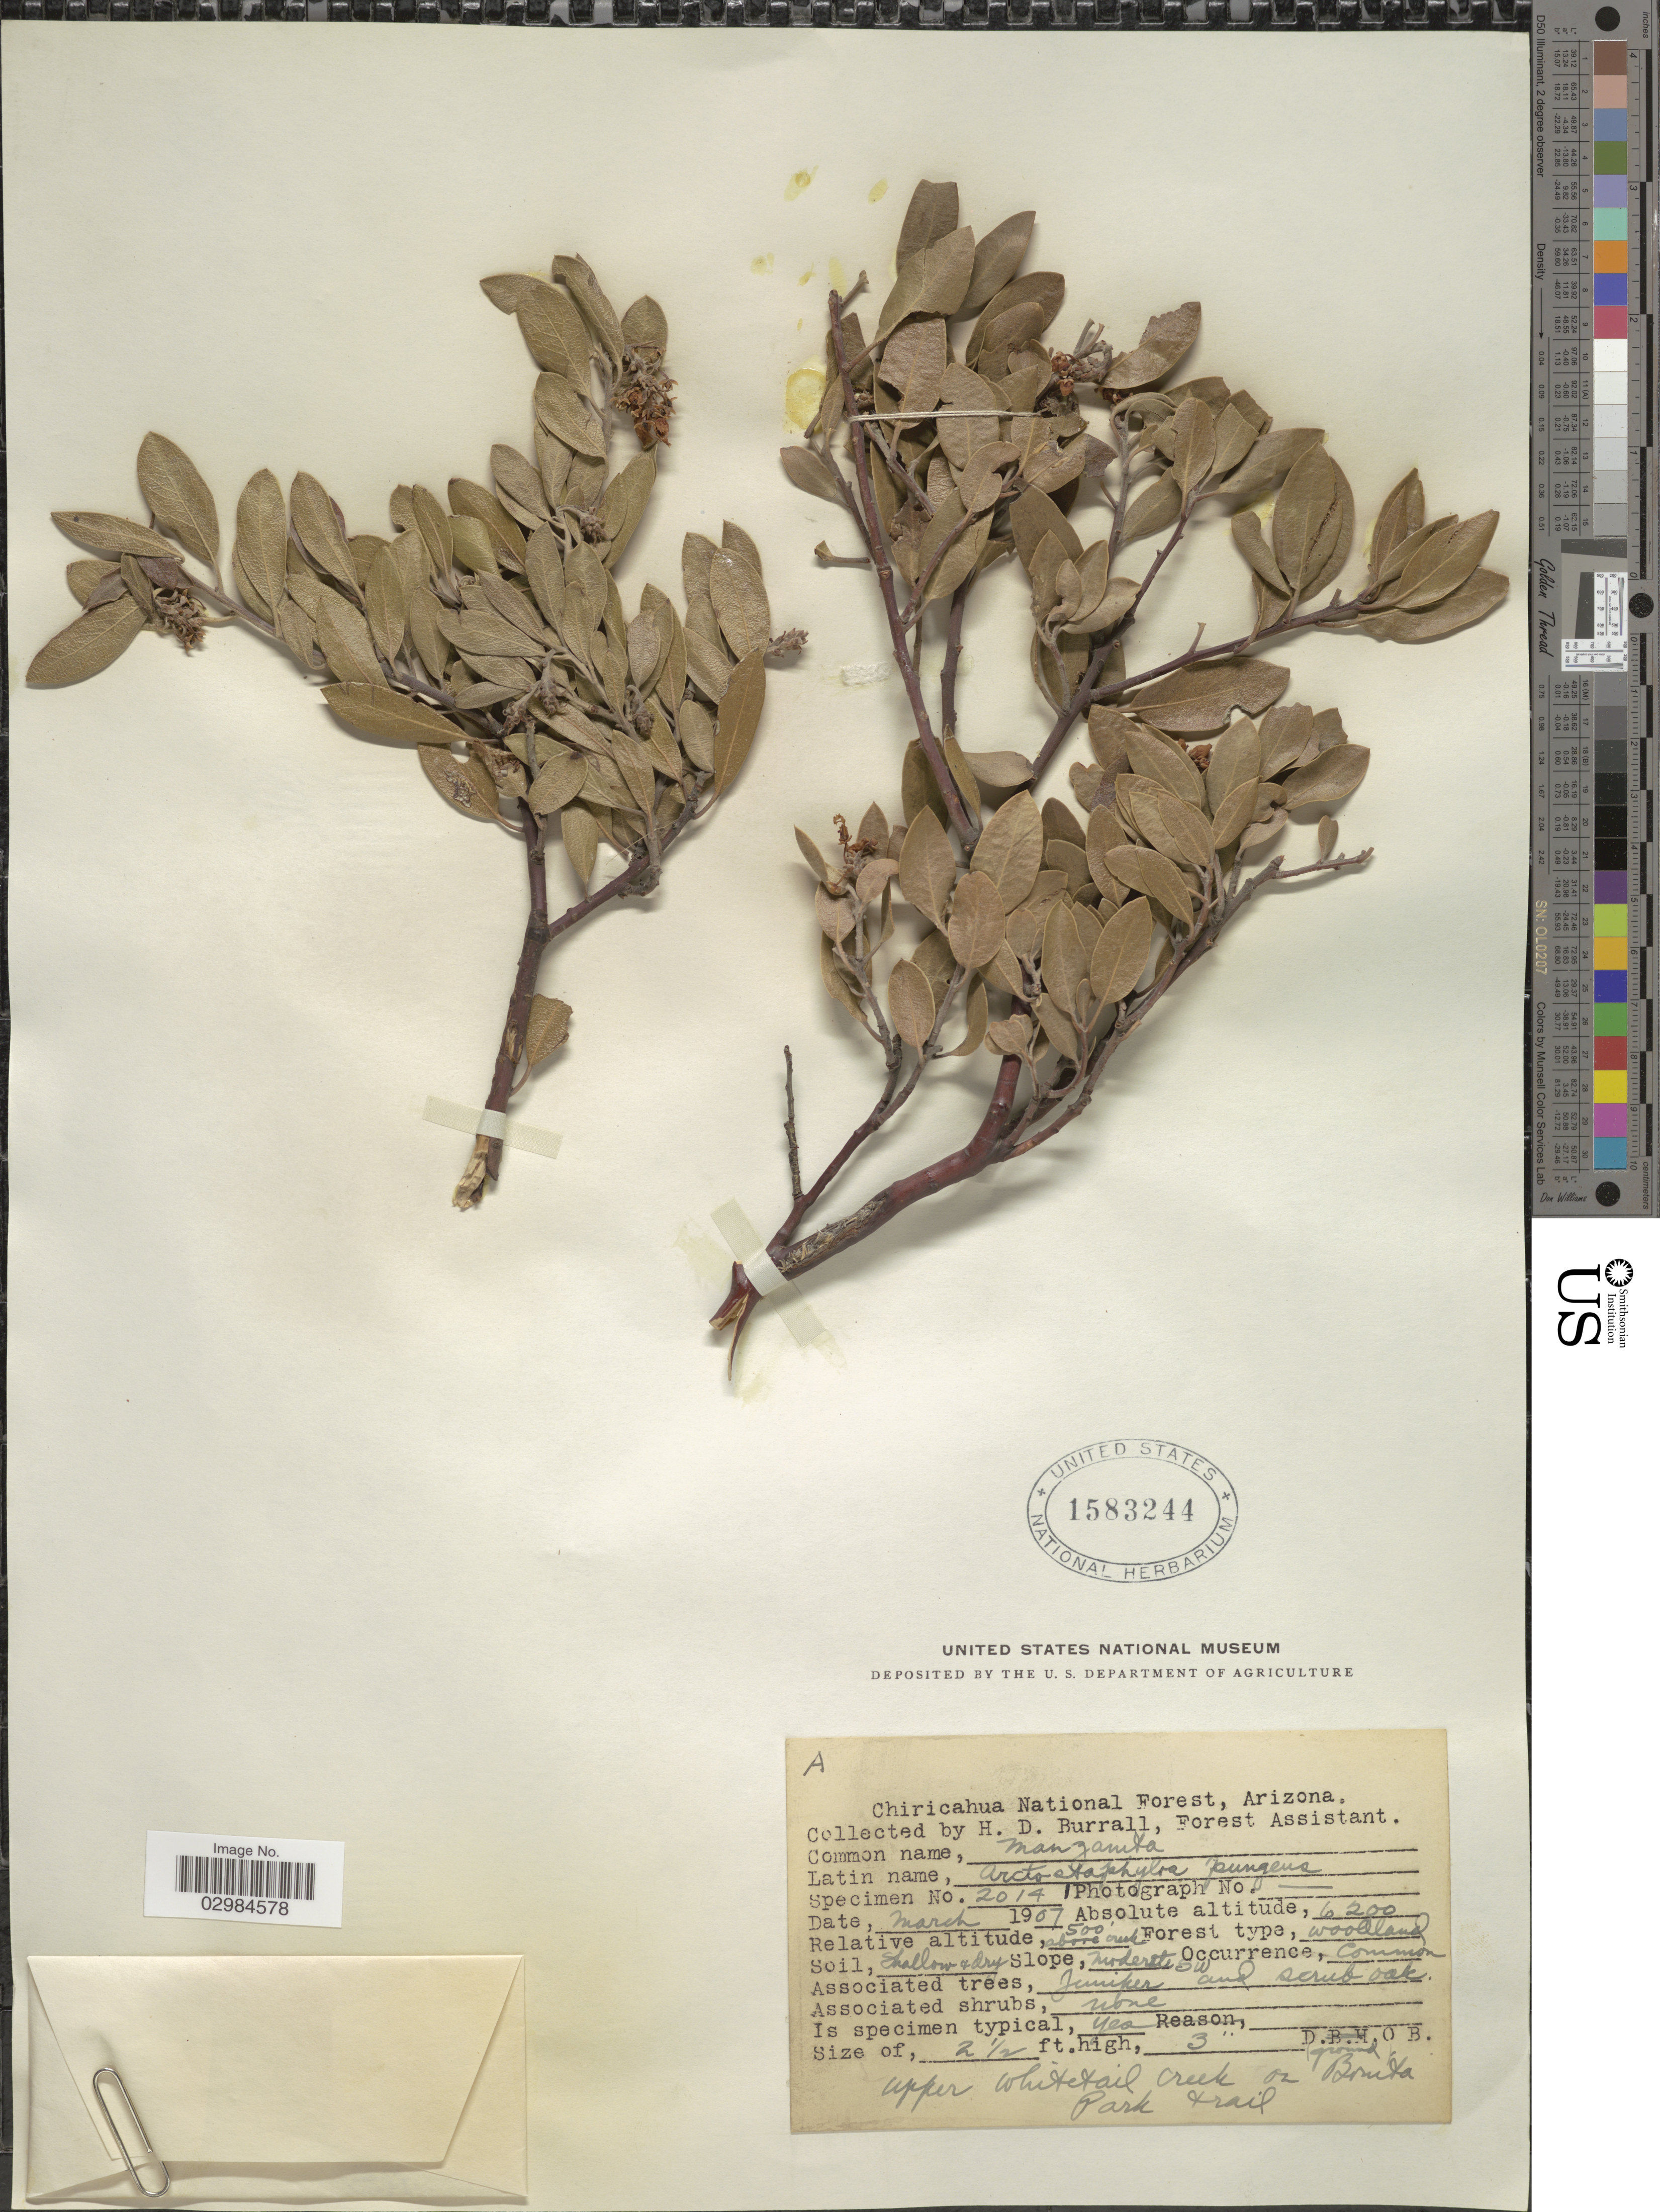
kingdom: Plantae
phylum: Tracheophyta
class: Magnoliopsida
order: Ericales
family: Ericaceae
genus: Arctostaphylos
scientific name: Arctostaphylos pungens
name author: Kunth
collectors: H. Burrall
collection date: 1907-03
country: United States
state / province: Arizona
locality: Chiricahua National Forest. Upper Whitetail Creek on Bonita Park trail.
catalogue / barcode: US 1583244